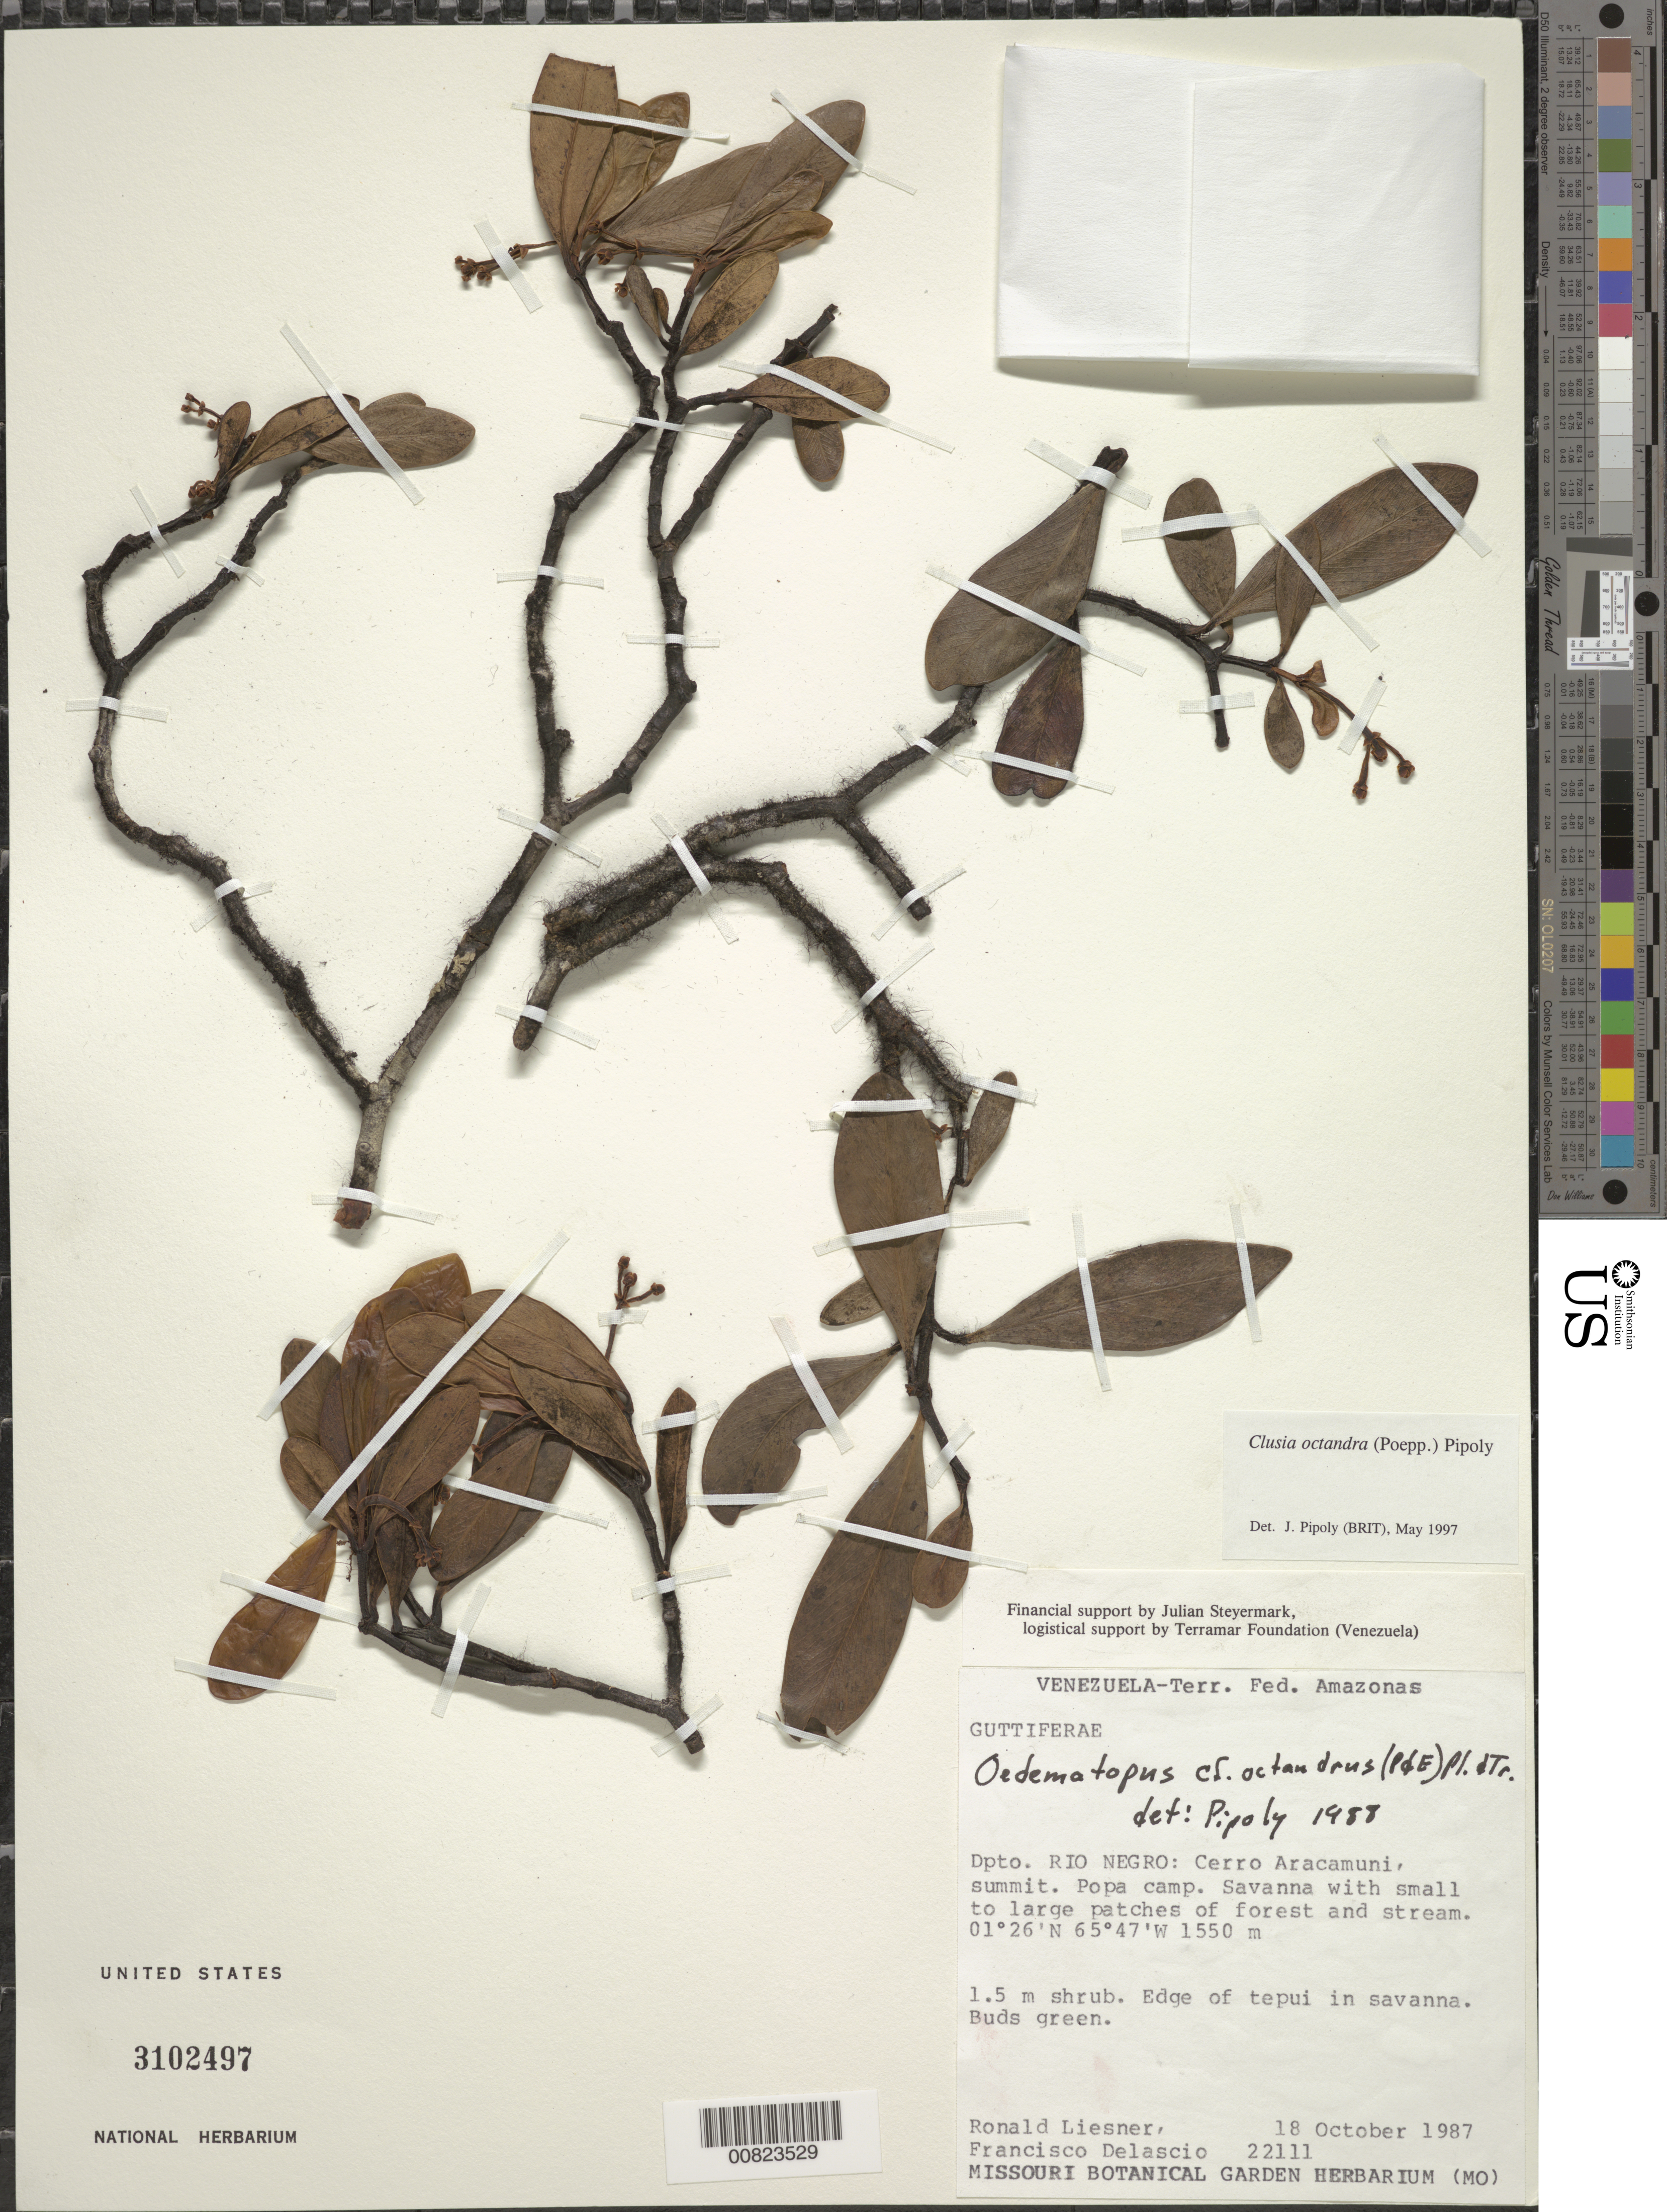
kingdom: Plantae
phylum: Tracheophyta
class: Magnoliopsida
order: Malpighiales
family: Clusiaceae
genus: Clusia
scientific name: Clusia octandra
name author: (Poepp.) Pipoly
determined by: Pipoly, J. J., III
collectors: R. L. Liesner & F. Delascio C.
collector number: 22111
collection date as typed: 18-Oct-87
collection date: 1987-10-18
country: Venezuela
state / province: Amazonas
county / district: Río Negro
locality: Cerro Aracamuni, Popa camp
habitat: Savanna with small to large patches of forest and stream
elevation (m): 1550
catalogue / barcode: US 3102497